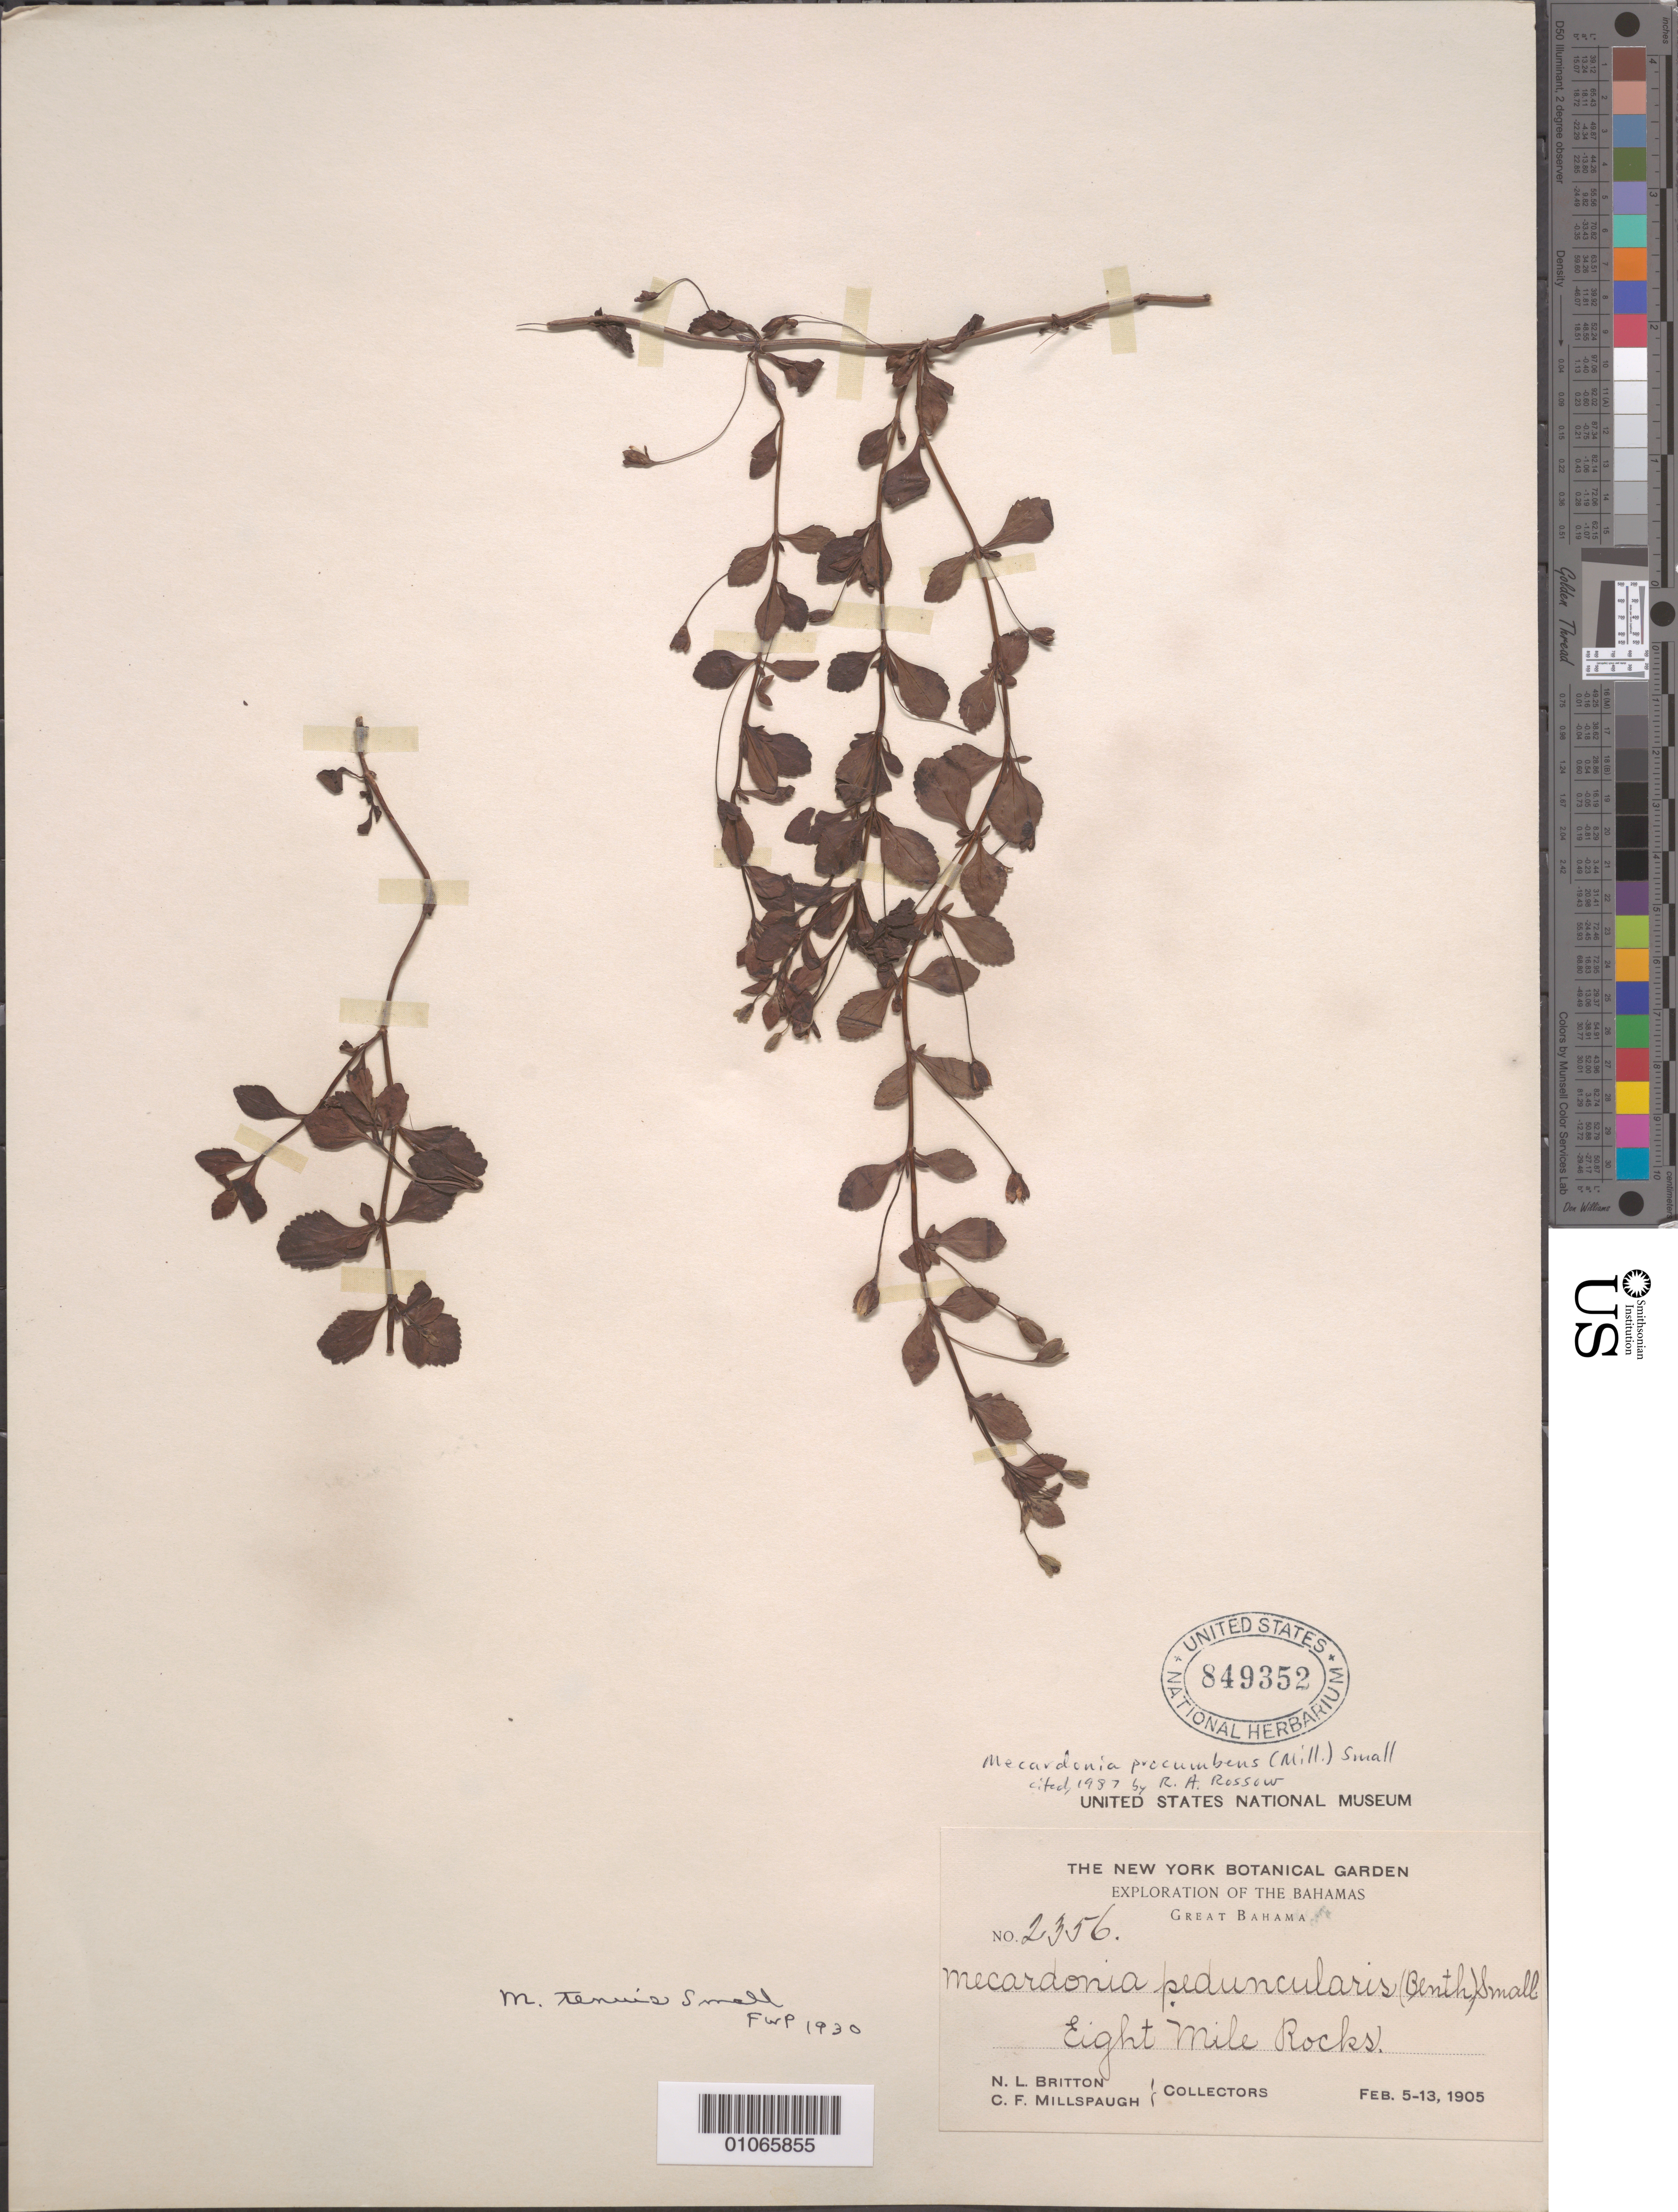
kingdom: Plantae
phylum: Tracheophyta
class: Magnoliopsida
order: Lamiales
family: Plantaginaceae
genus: Mecardonia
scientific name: Mecardonia procumbens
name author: (Mill.) Small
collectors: N. Britton & C. F. Millspaugh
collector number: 2356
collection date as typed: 05 Feb 1905 to 13 Feb 1905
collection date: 1905-02-05/1905-02-13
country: Bahamas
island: Great Bahama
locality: Eight Mile Rocks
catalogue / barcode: US 849352